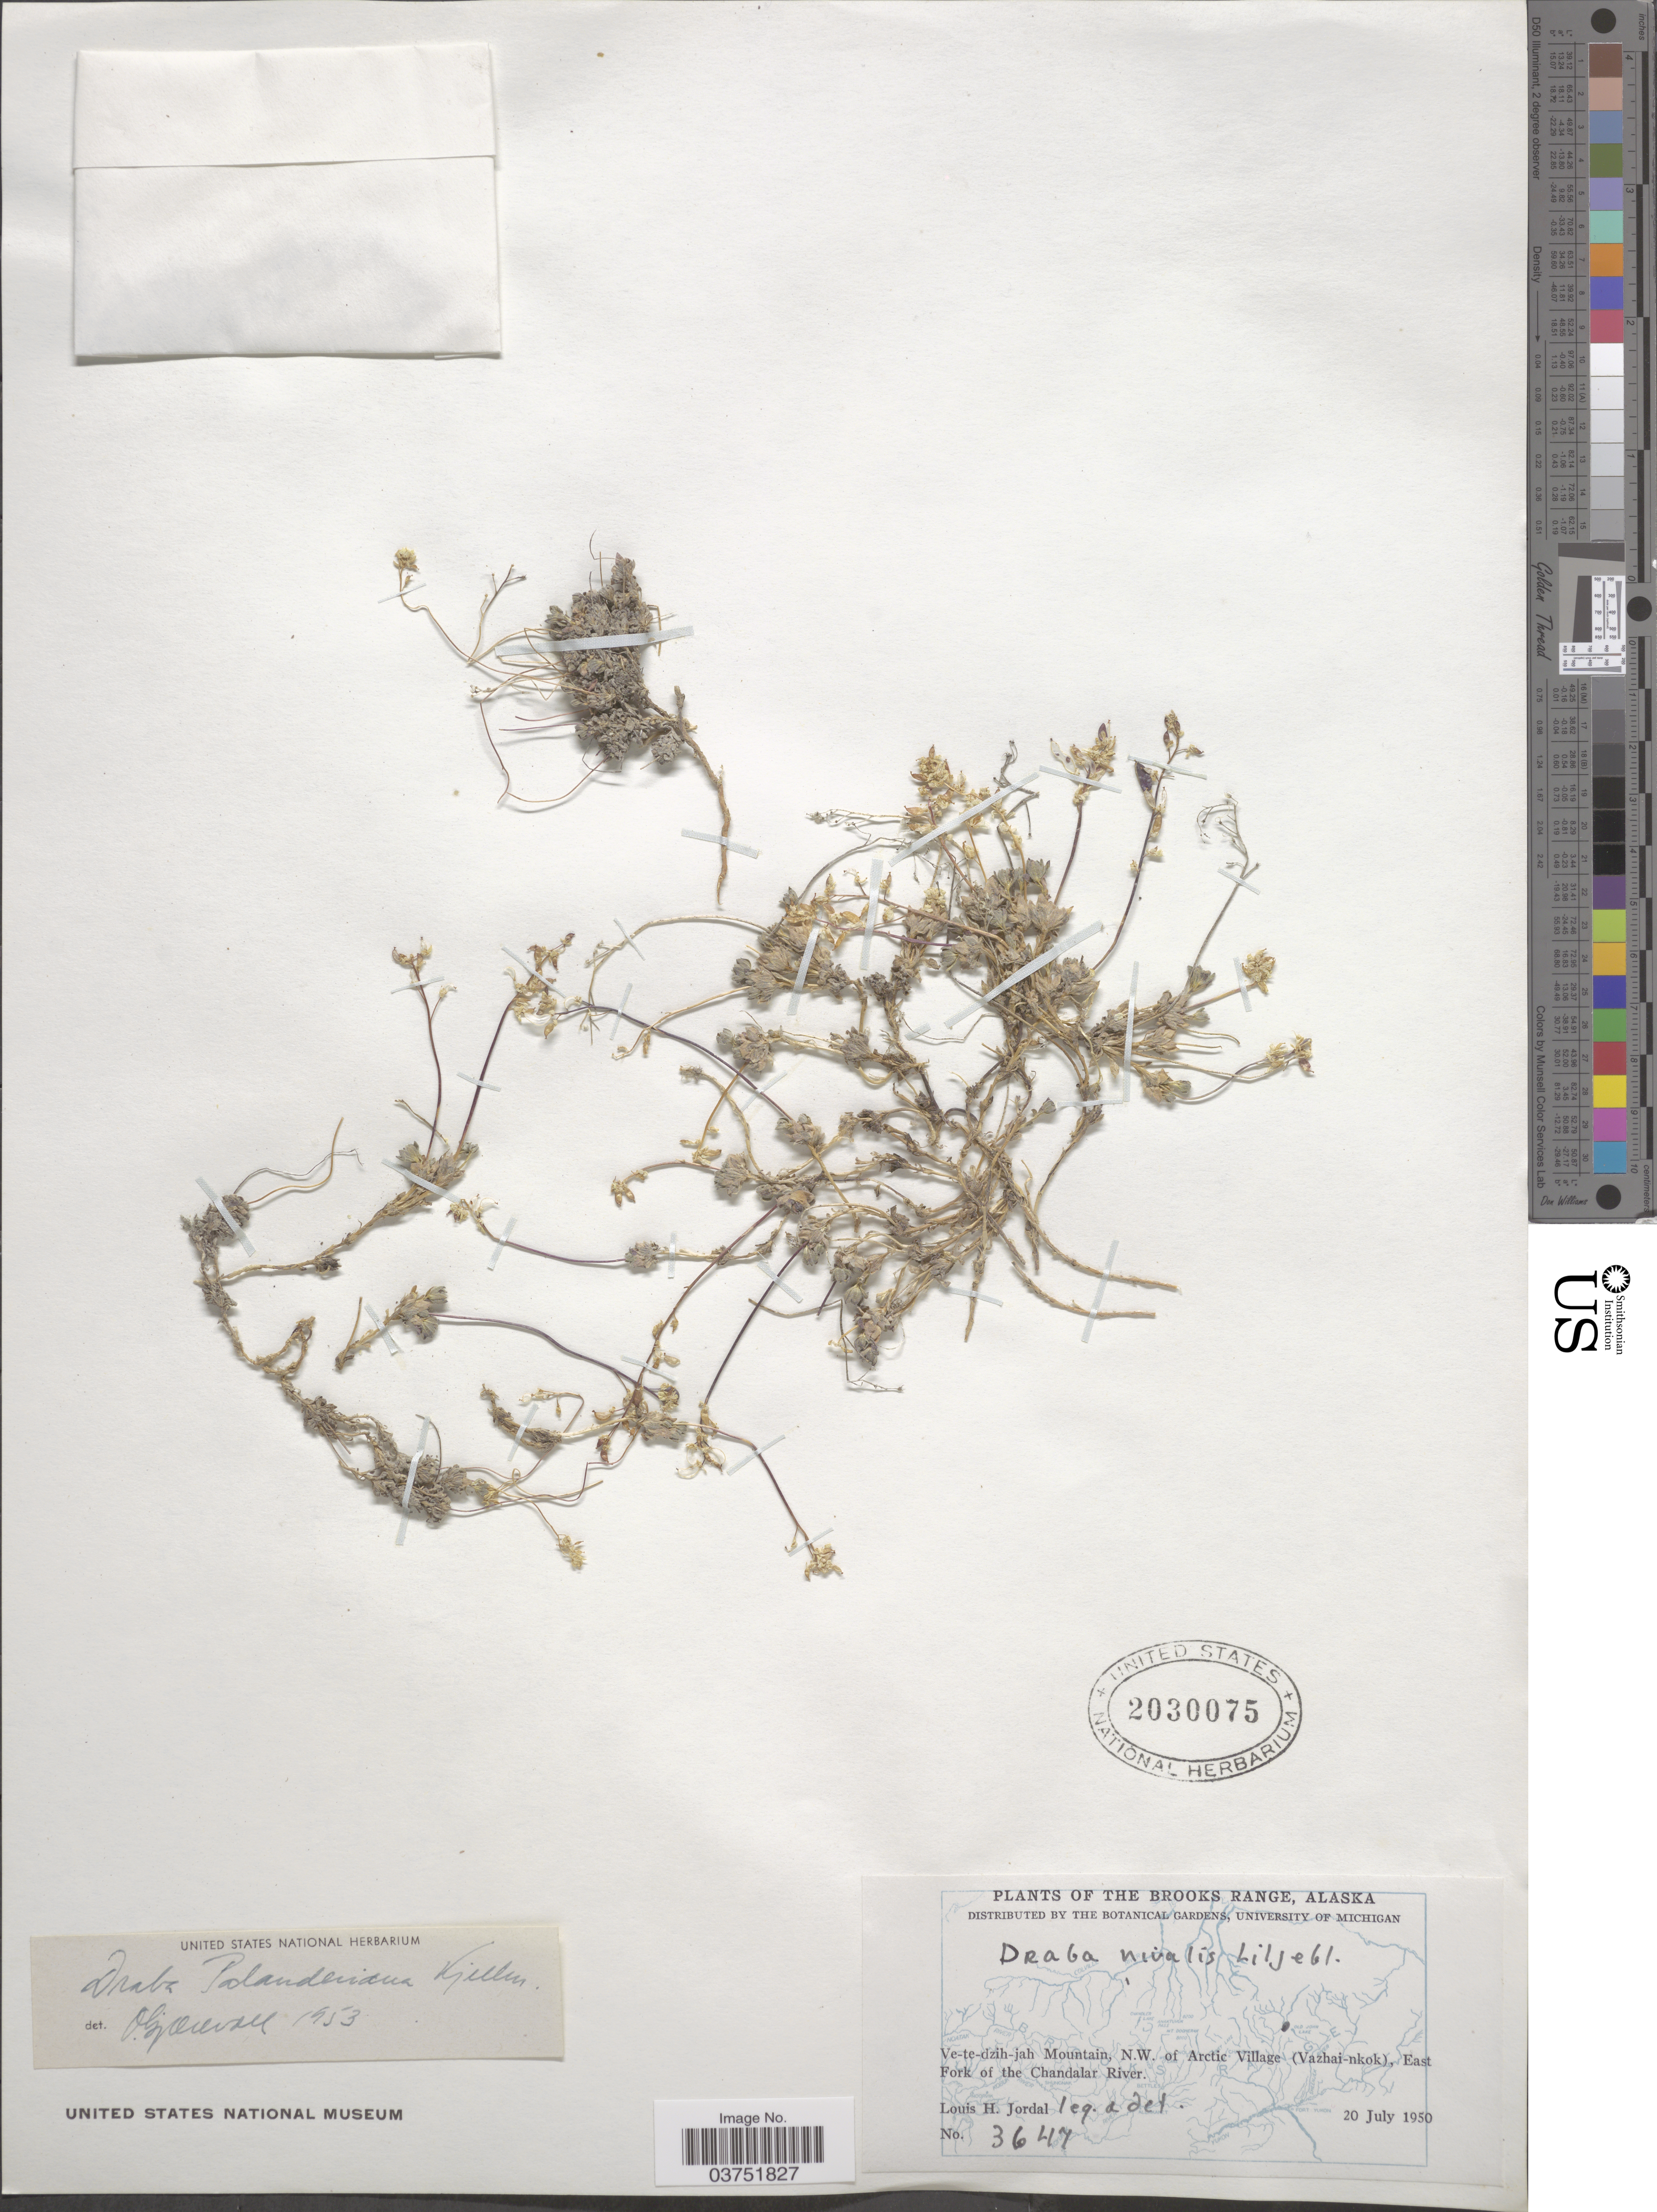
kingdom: Plantae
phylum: Tracheophyta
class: Magnoliopsida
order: Brassicales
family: Brassicaceae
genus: Draba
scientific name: Draba nivalis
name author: Lilj.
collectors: L. Jordal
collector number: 3647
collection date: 1950-07-20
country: United States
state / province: Alaska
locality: The Brooks Range. Ve-te-dzih-jah Mountain, N.W. of Arctic Village (Vazhai-nkok), East Fork of the Chandalar River.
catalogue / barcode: US 2030075